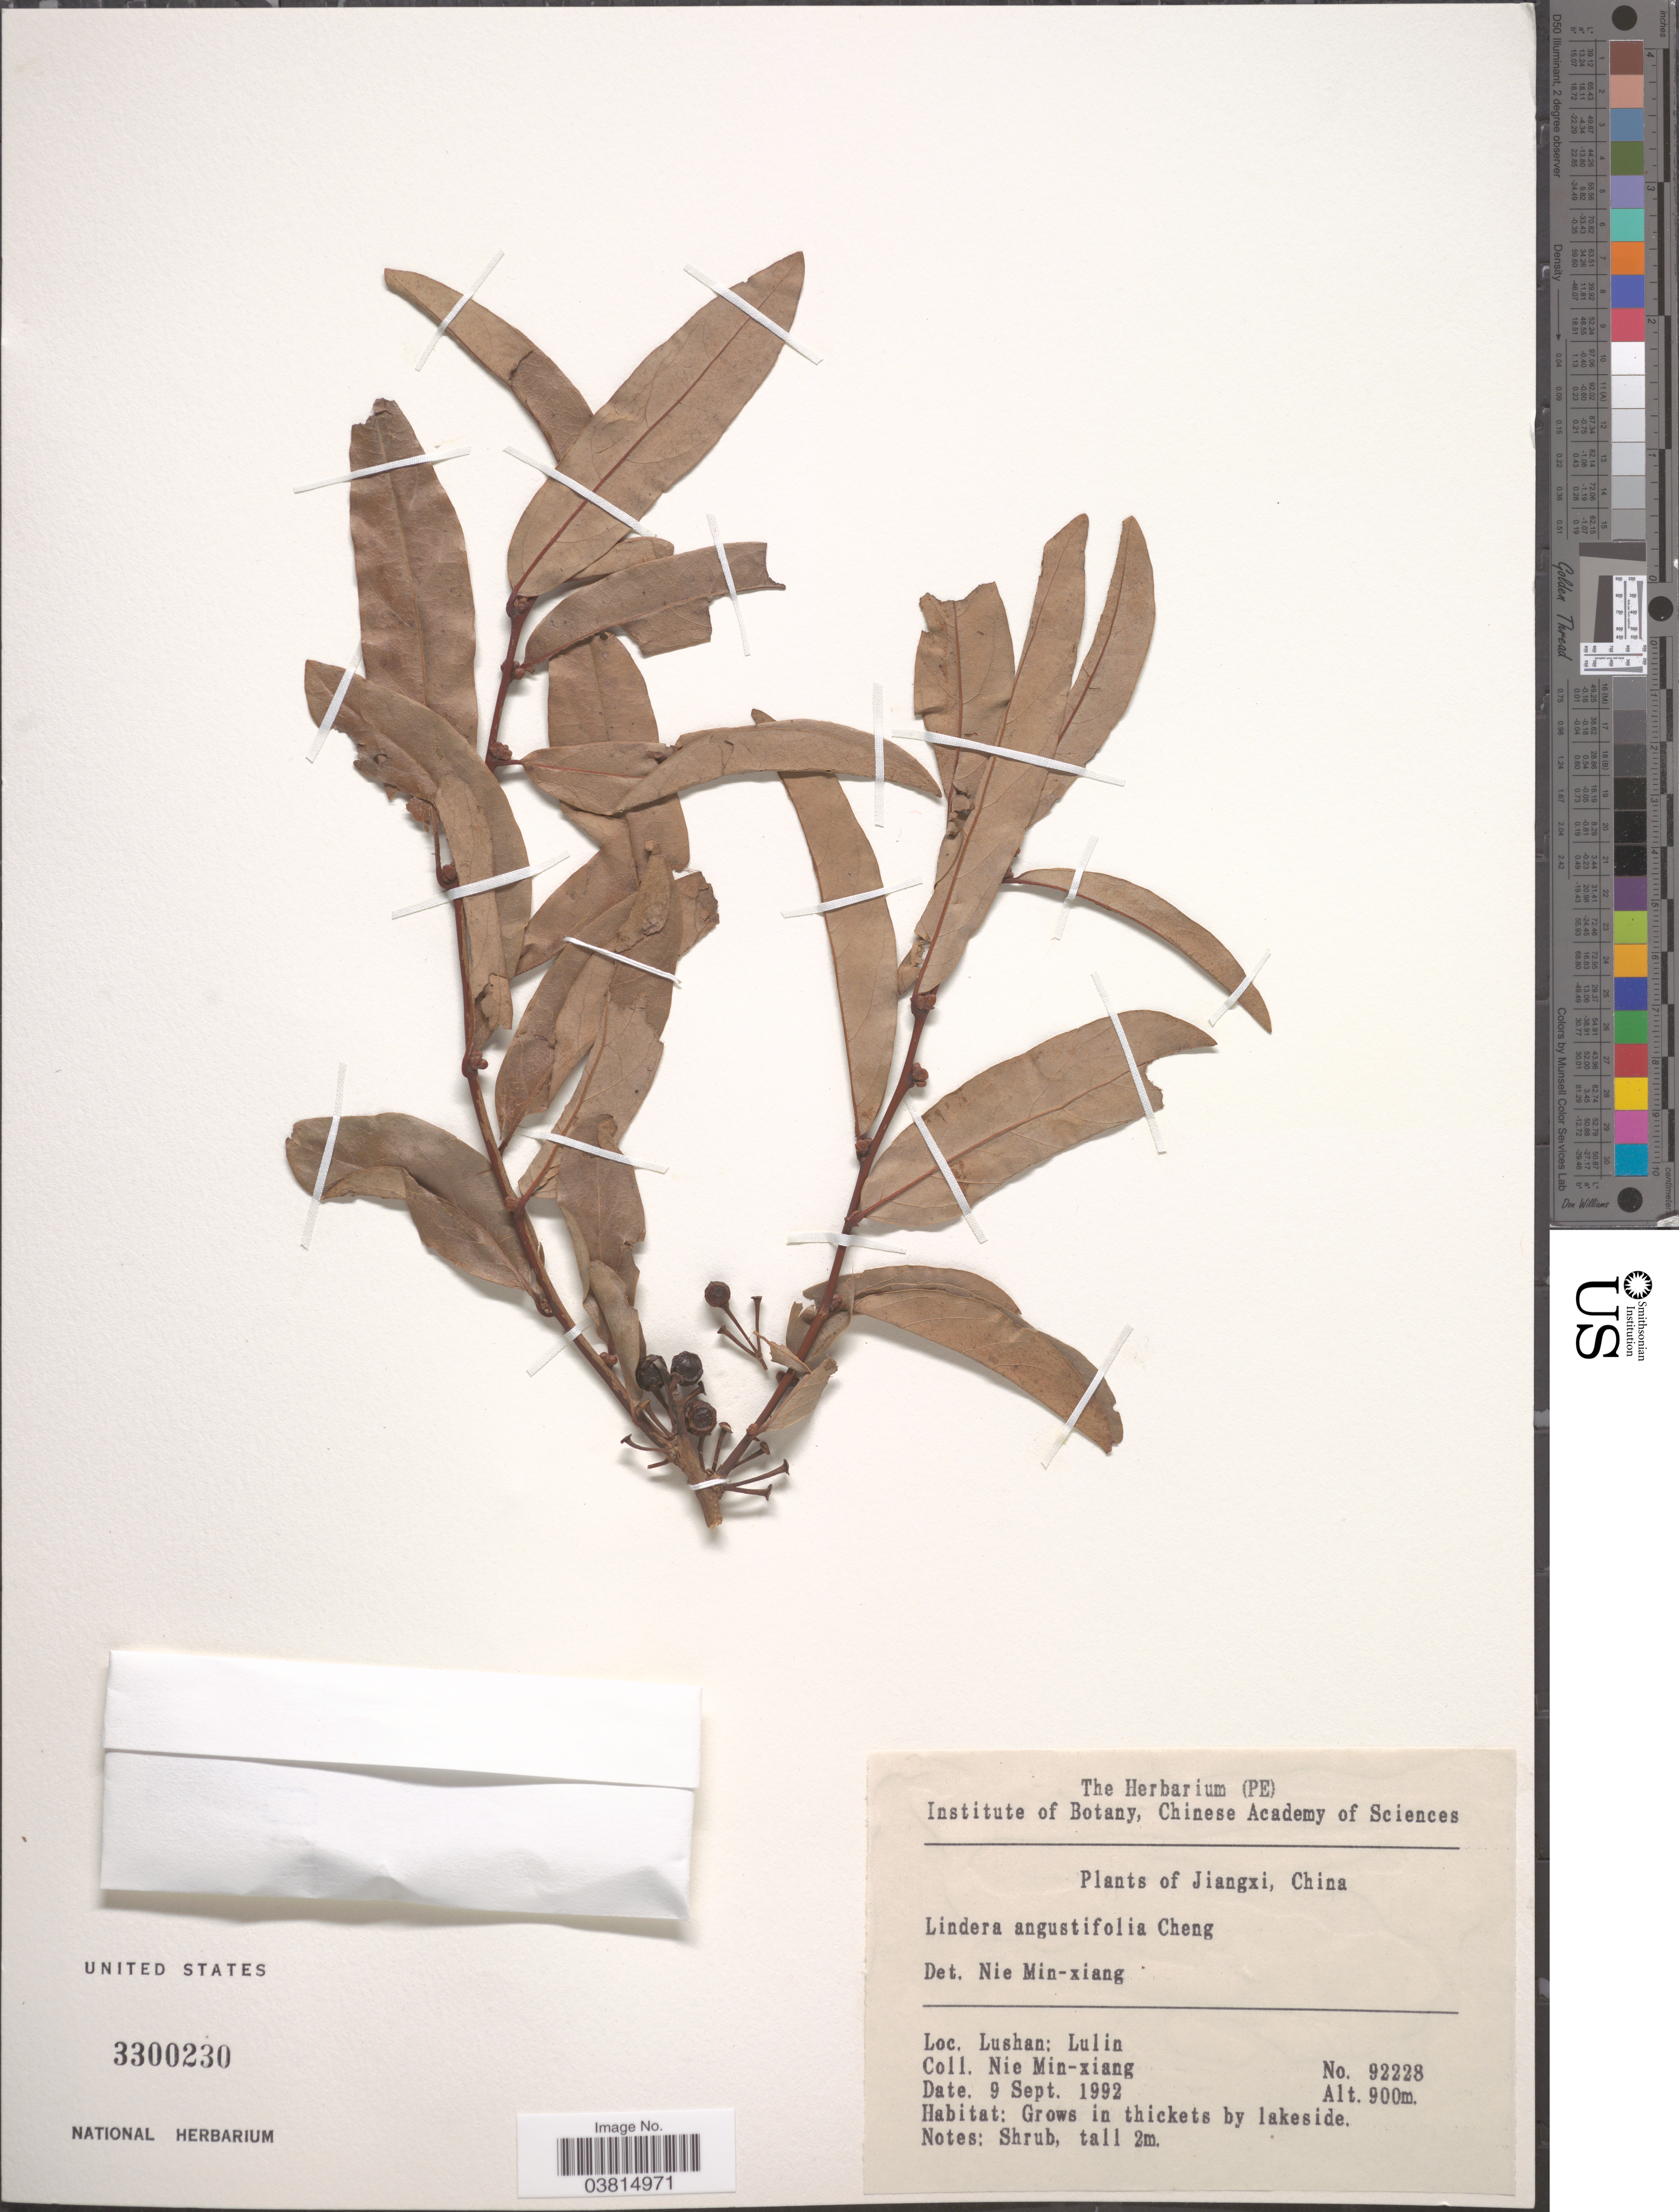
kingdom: Plantae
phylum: Tracheophyta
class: Magnoliopsida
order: Laurales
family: Lauraceae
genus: Lindera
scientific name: Lindera angustifolia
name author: W.C. Cheng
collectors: M. Nie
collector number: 92228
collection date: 1992-09-09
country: China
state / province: Jiangxi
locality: Lushan: Lulin.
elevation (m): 900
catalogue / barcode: US 3300230